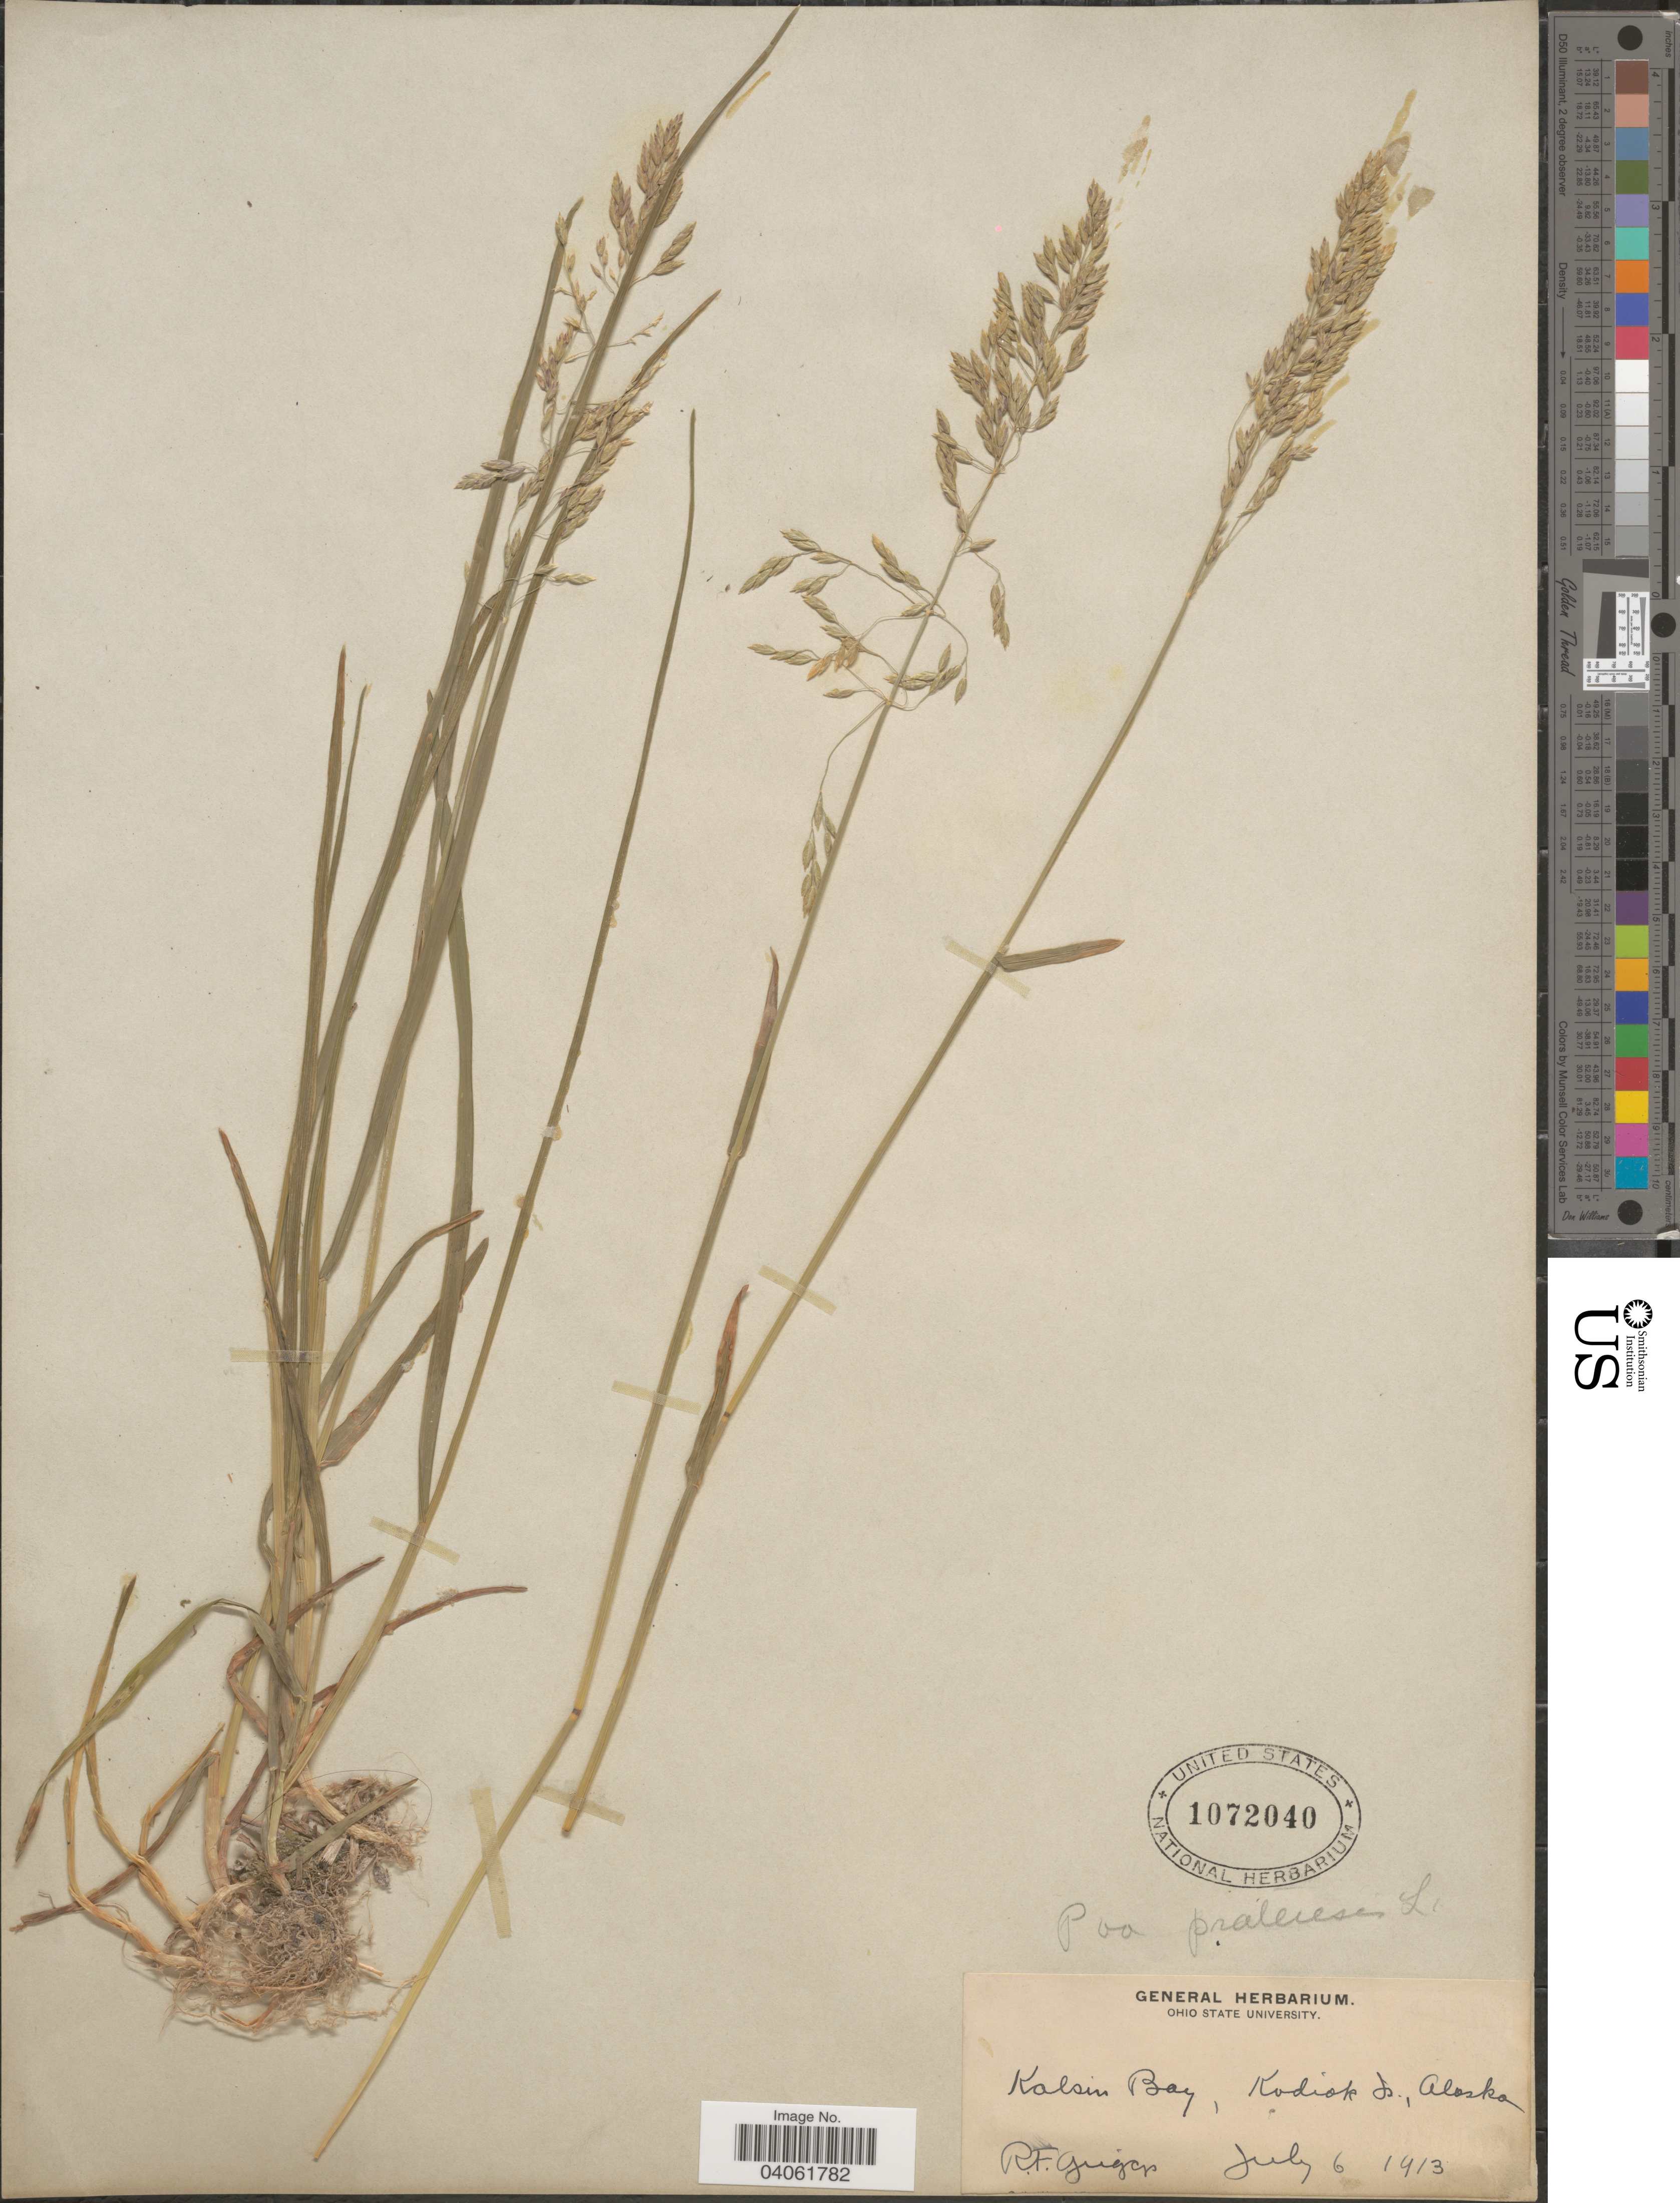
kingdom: Plantae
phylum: Tracheophyta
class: Liliopsida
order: Poales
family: Poaceae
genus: Poa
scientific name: Poa pratensis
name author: L.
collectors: R. F. Griggs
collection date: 1913-07-06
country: United States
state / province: Alaska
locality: Kalsin Bay, Kodiak Is.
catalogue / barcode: US 1072040